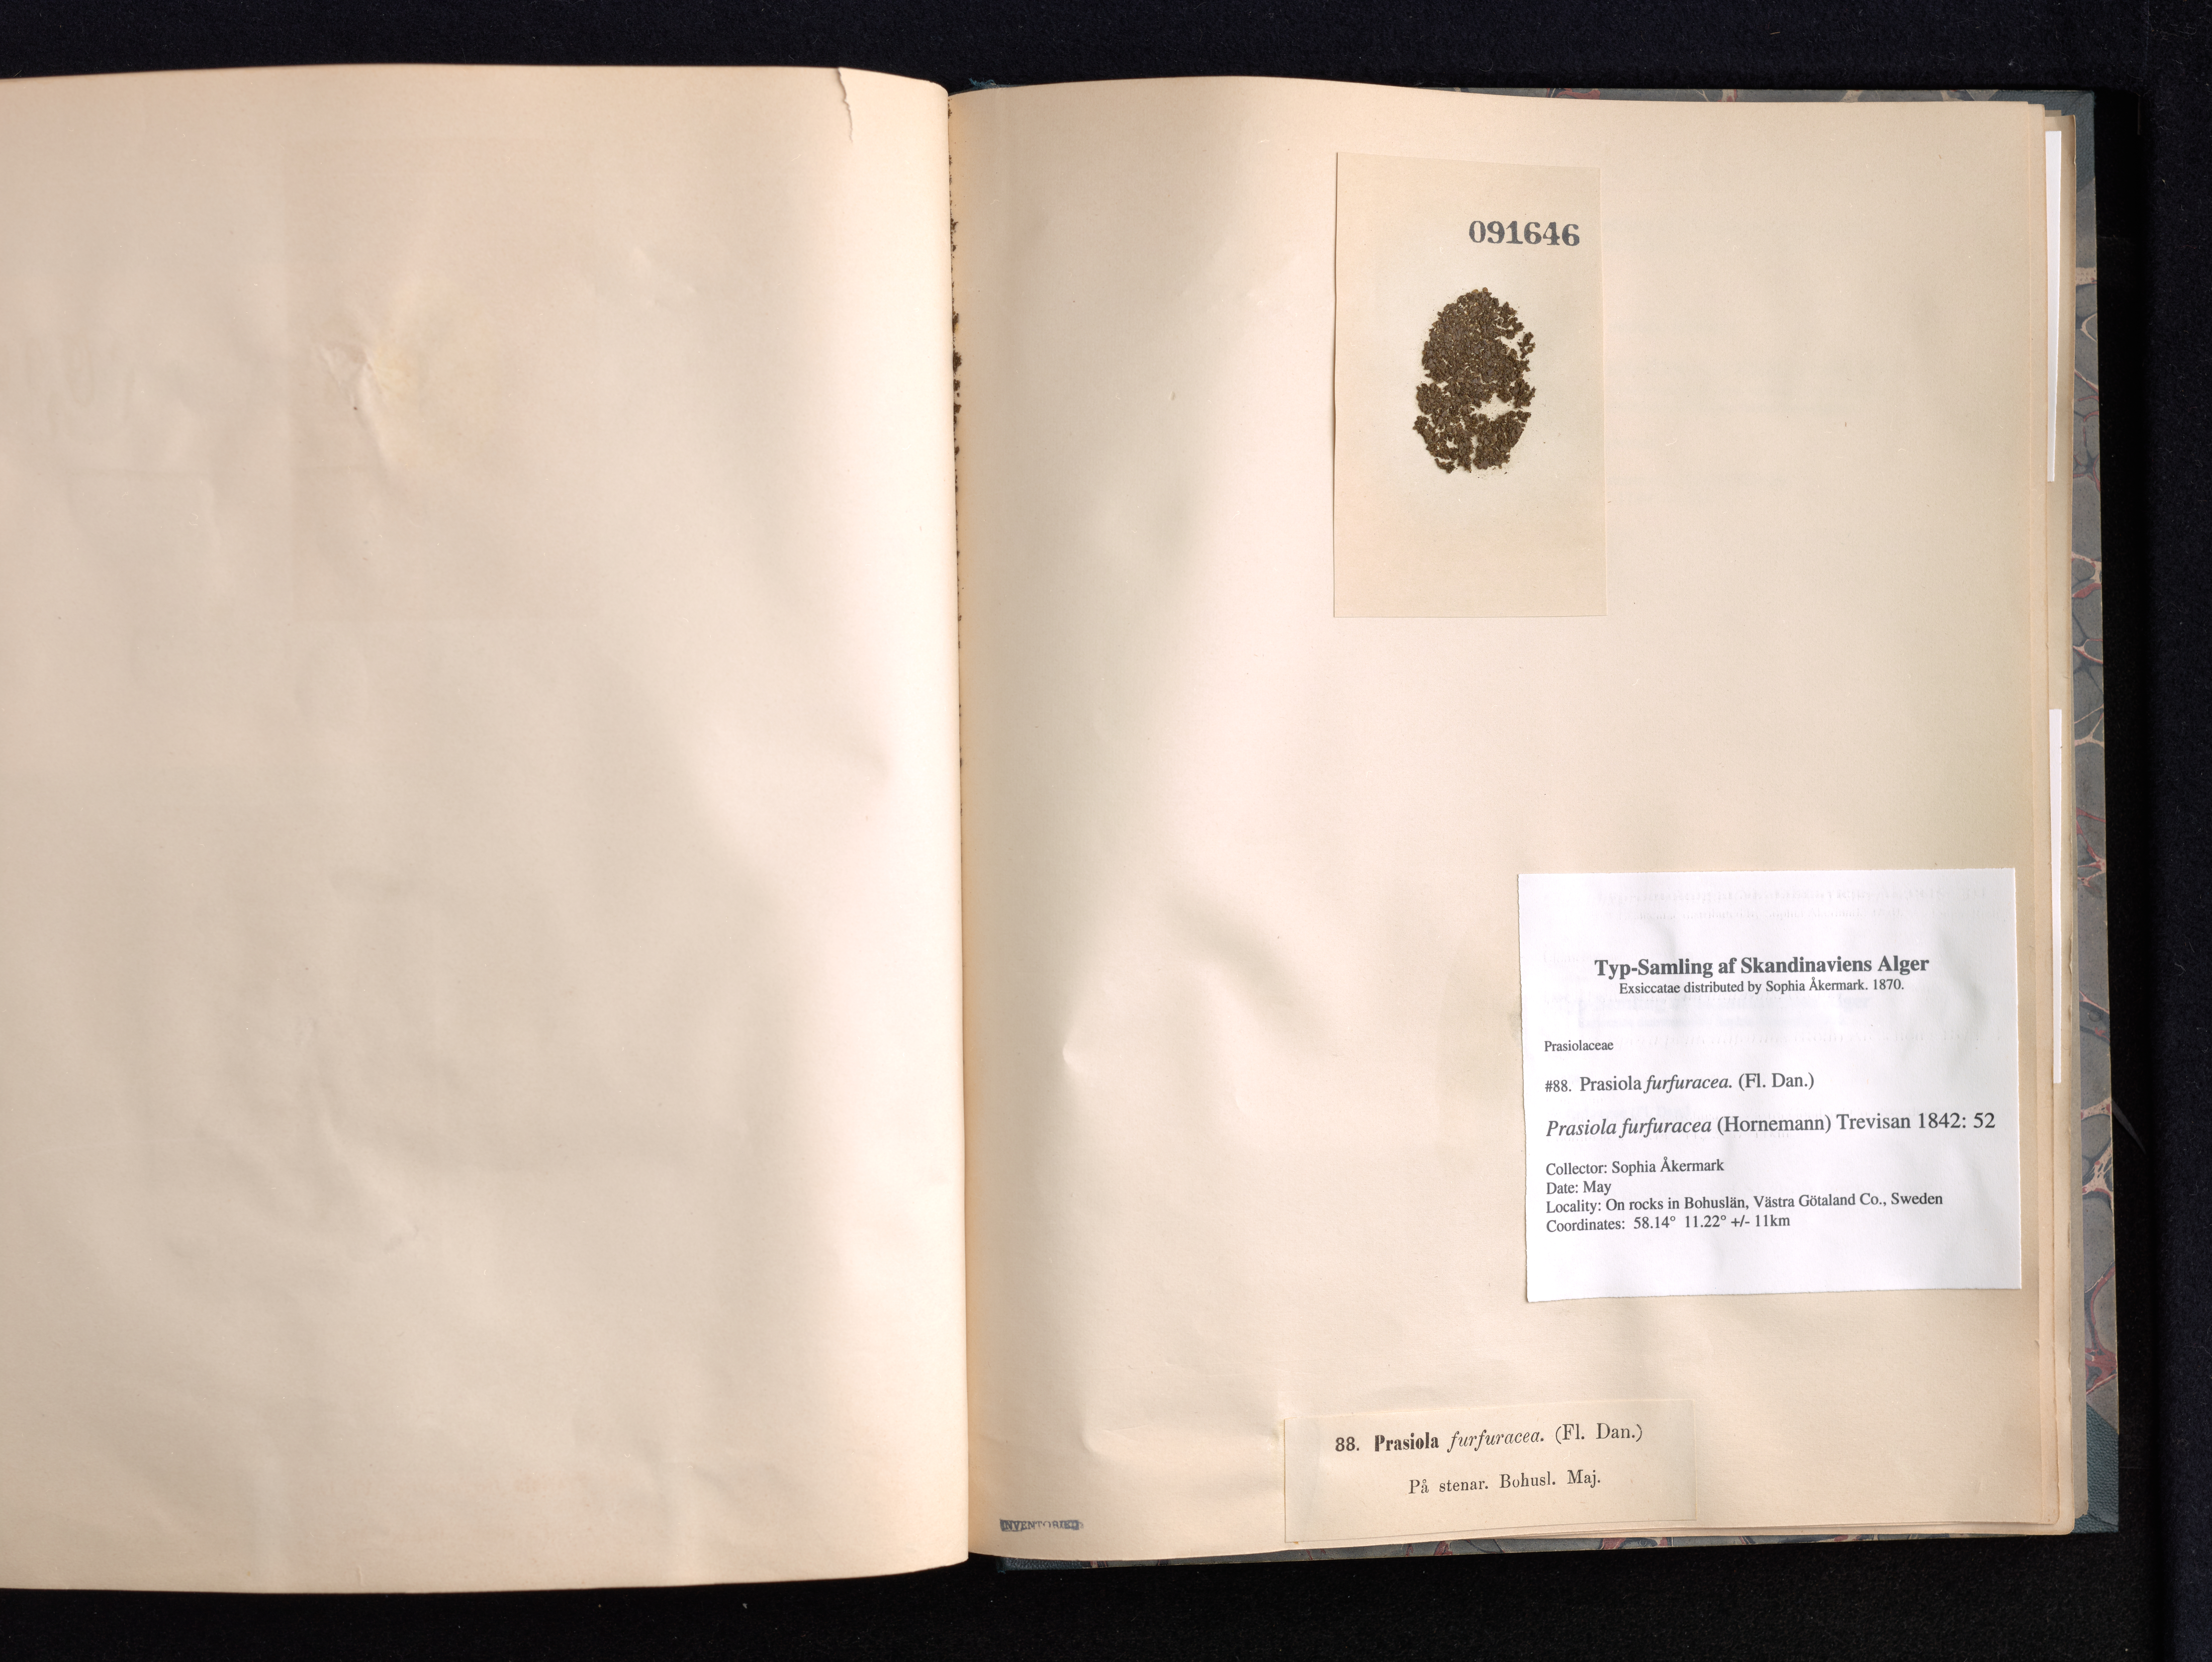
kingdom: Plantae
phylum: Chlorophyta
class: Trebouxiophyceae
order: Prasiolales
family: Prasiolaceae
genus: Prasiola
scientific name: Prasiola furfuracea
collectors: S. Akermark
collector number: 88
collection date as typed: May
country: Sweden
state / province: Västra Götaland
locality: Bohuslan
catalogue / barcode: US 91646